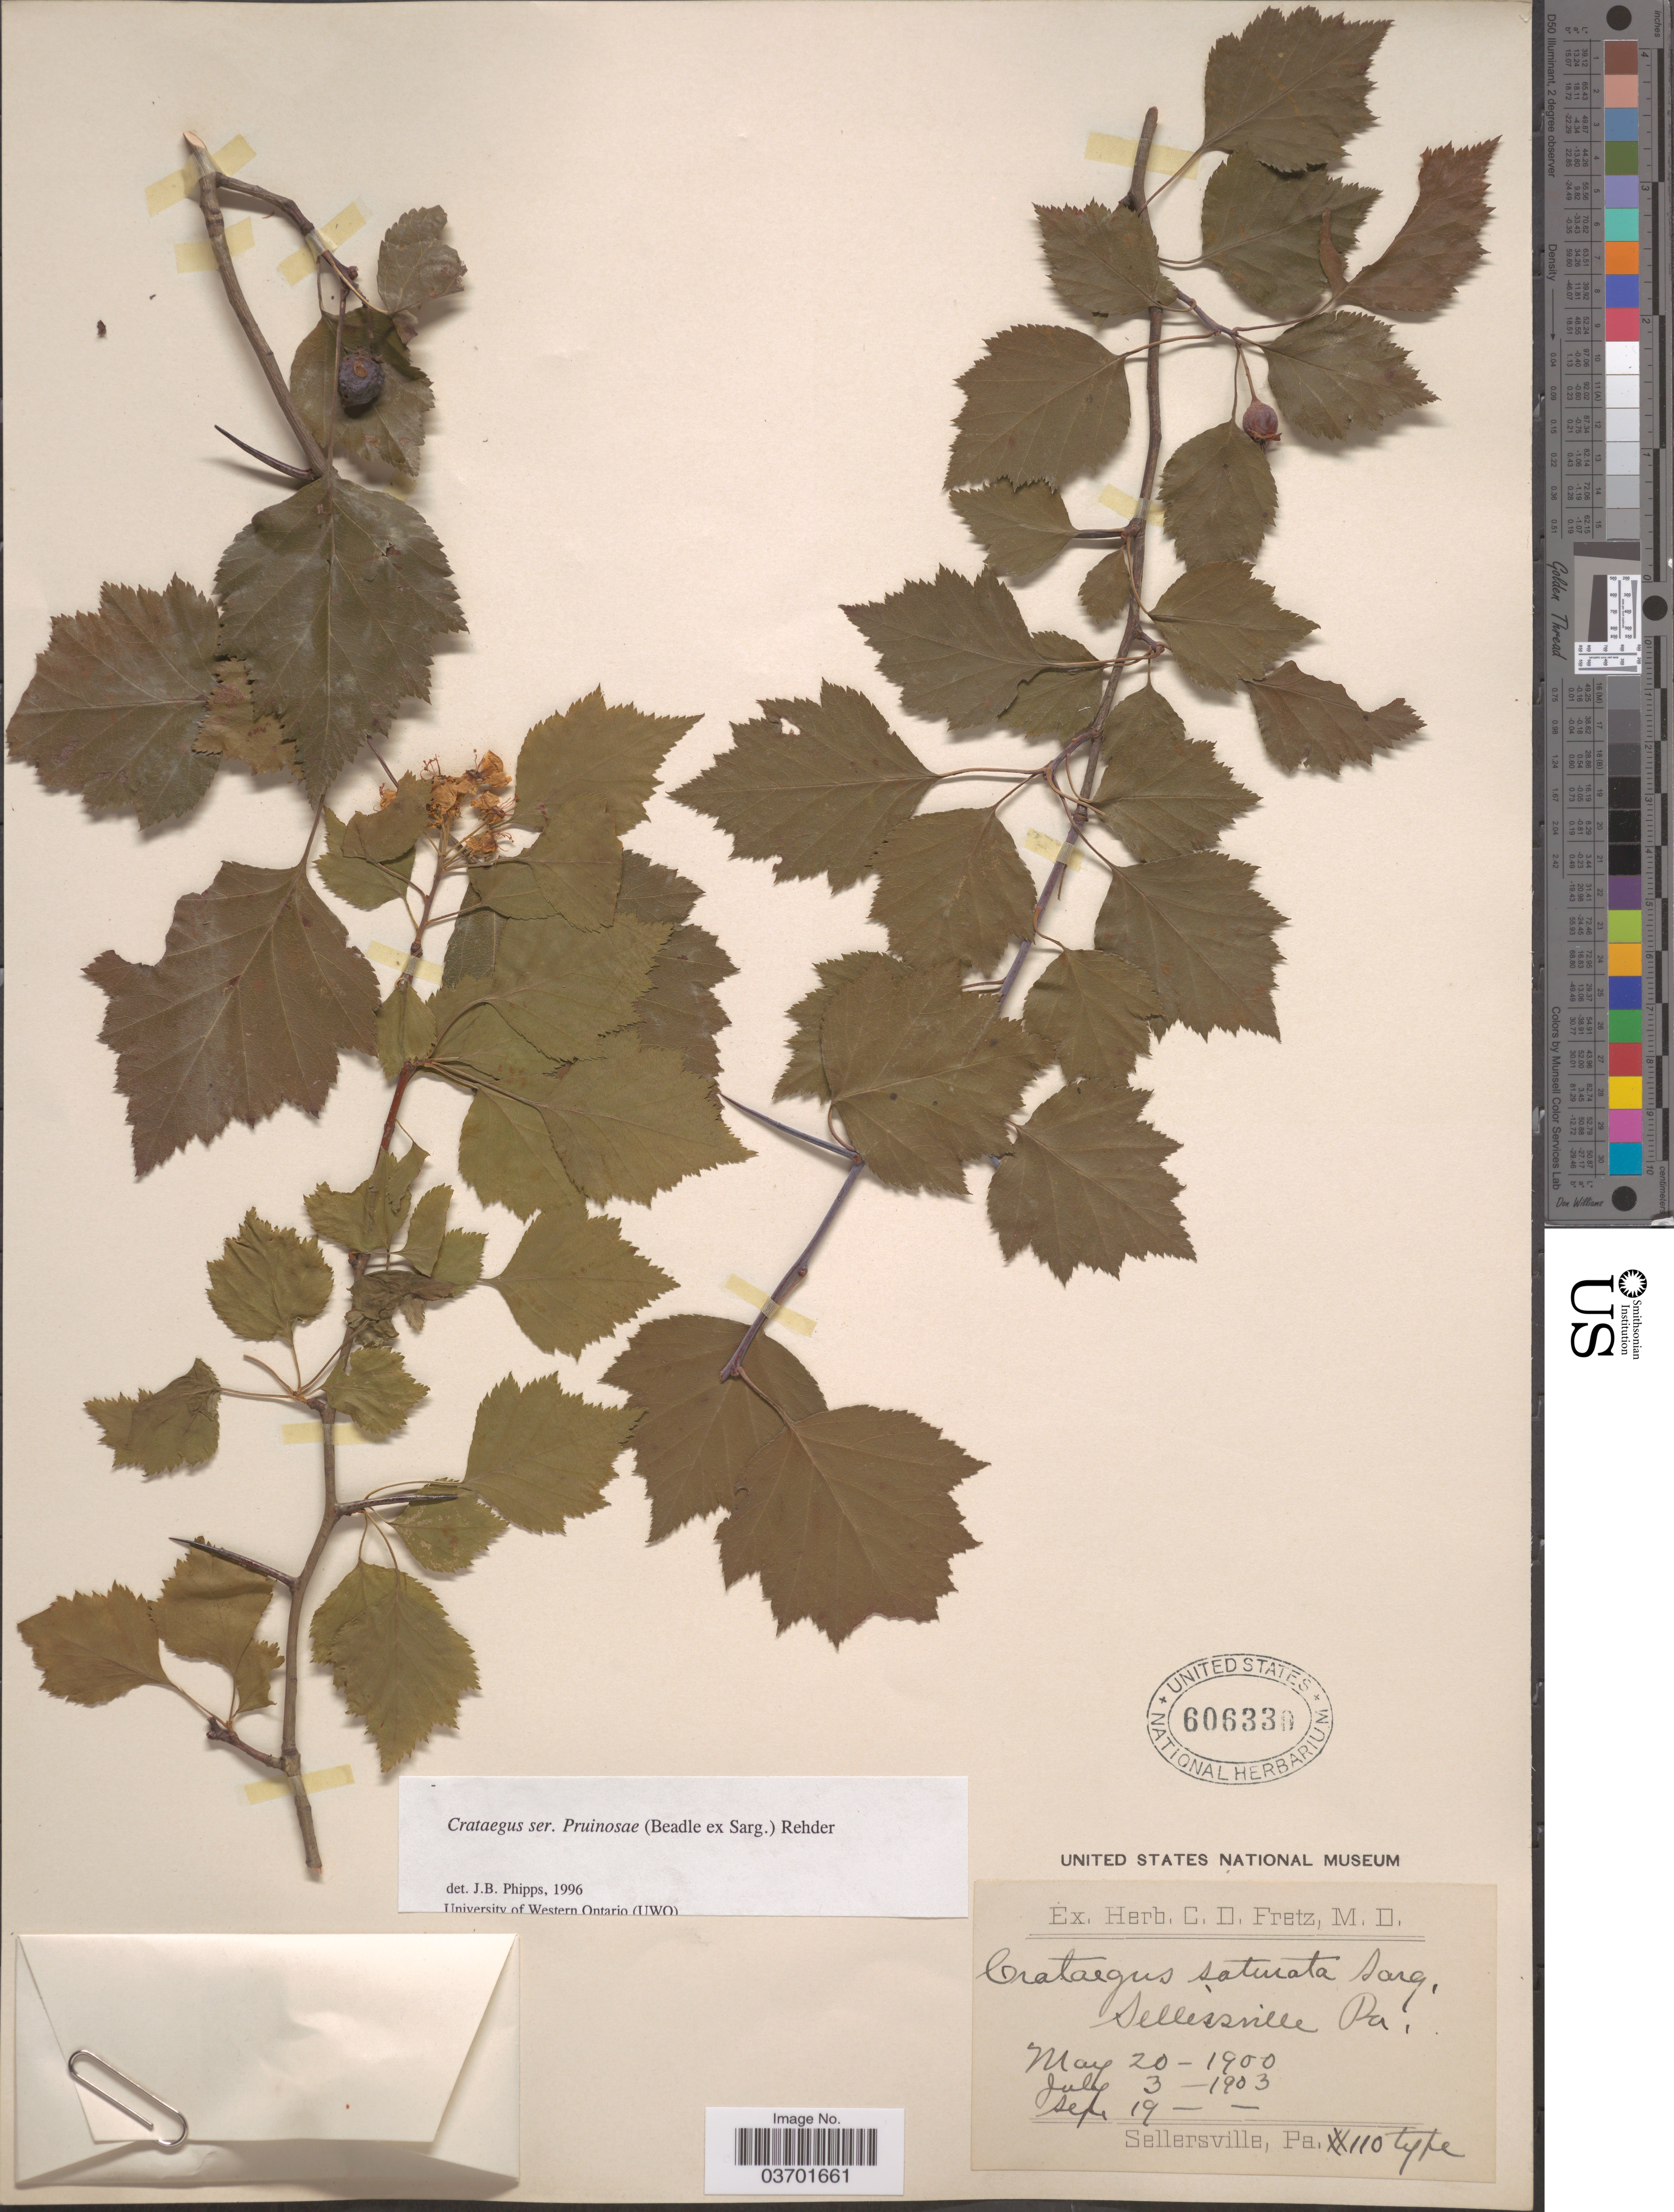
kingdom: Plantae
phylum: Tracheophyta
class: Magnoliopsida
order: Rosales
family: Rosaceae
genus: Crataegus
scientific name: Crataegus saturata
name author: Sarg.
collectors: ex herb. C.D. Fretz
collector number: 110 type?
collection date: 1900-05-20/1900-09-19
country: United States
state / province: Pennsylvania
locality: Sellersville.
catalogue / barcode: US 606330